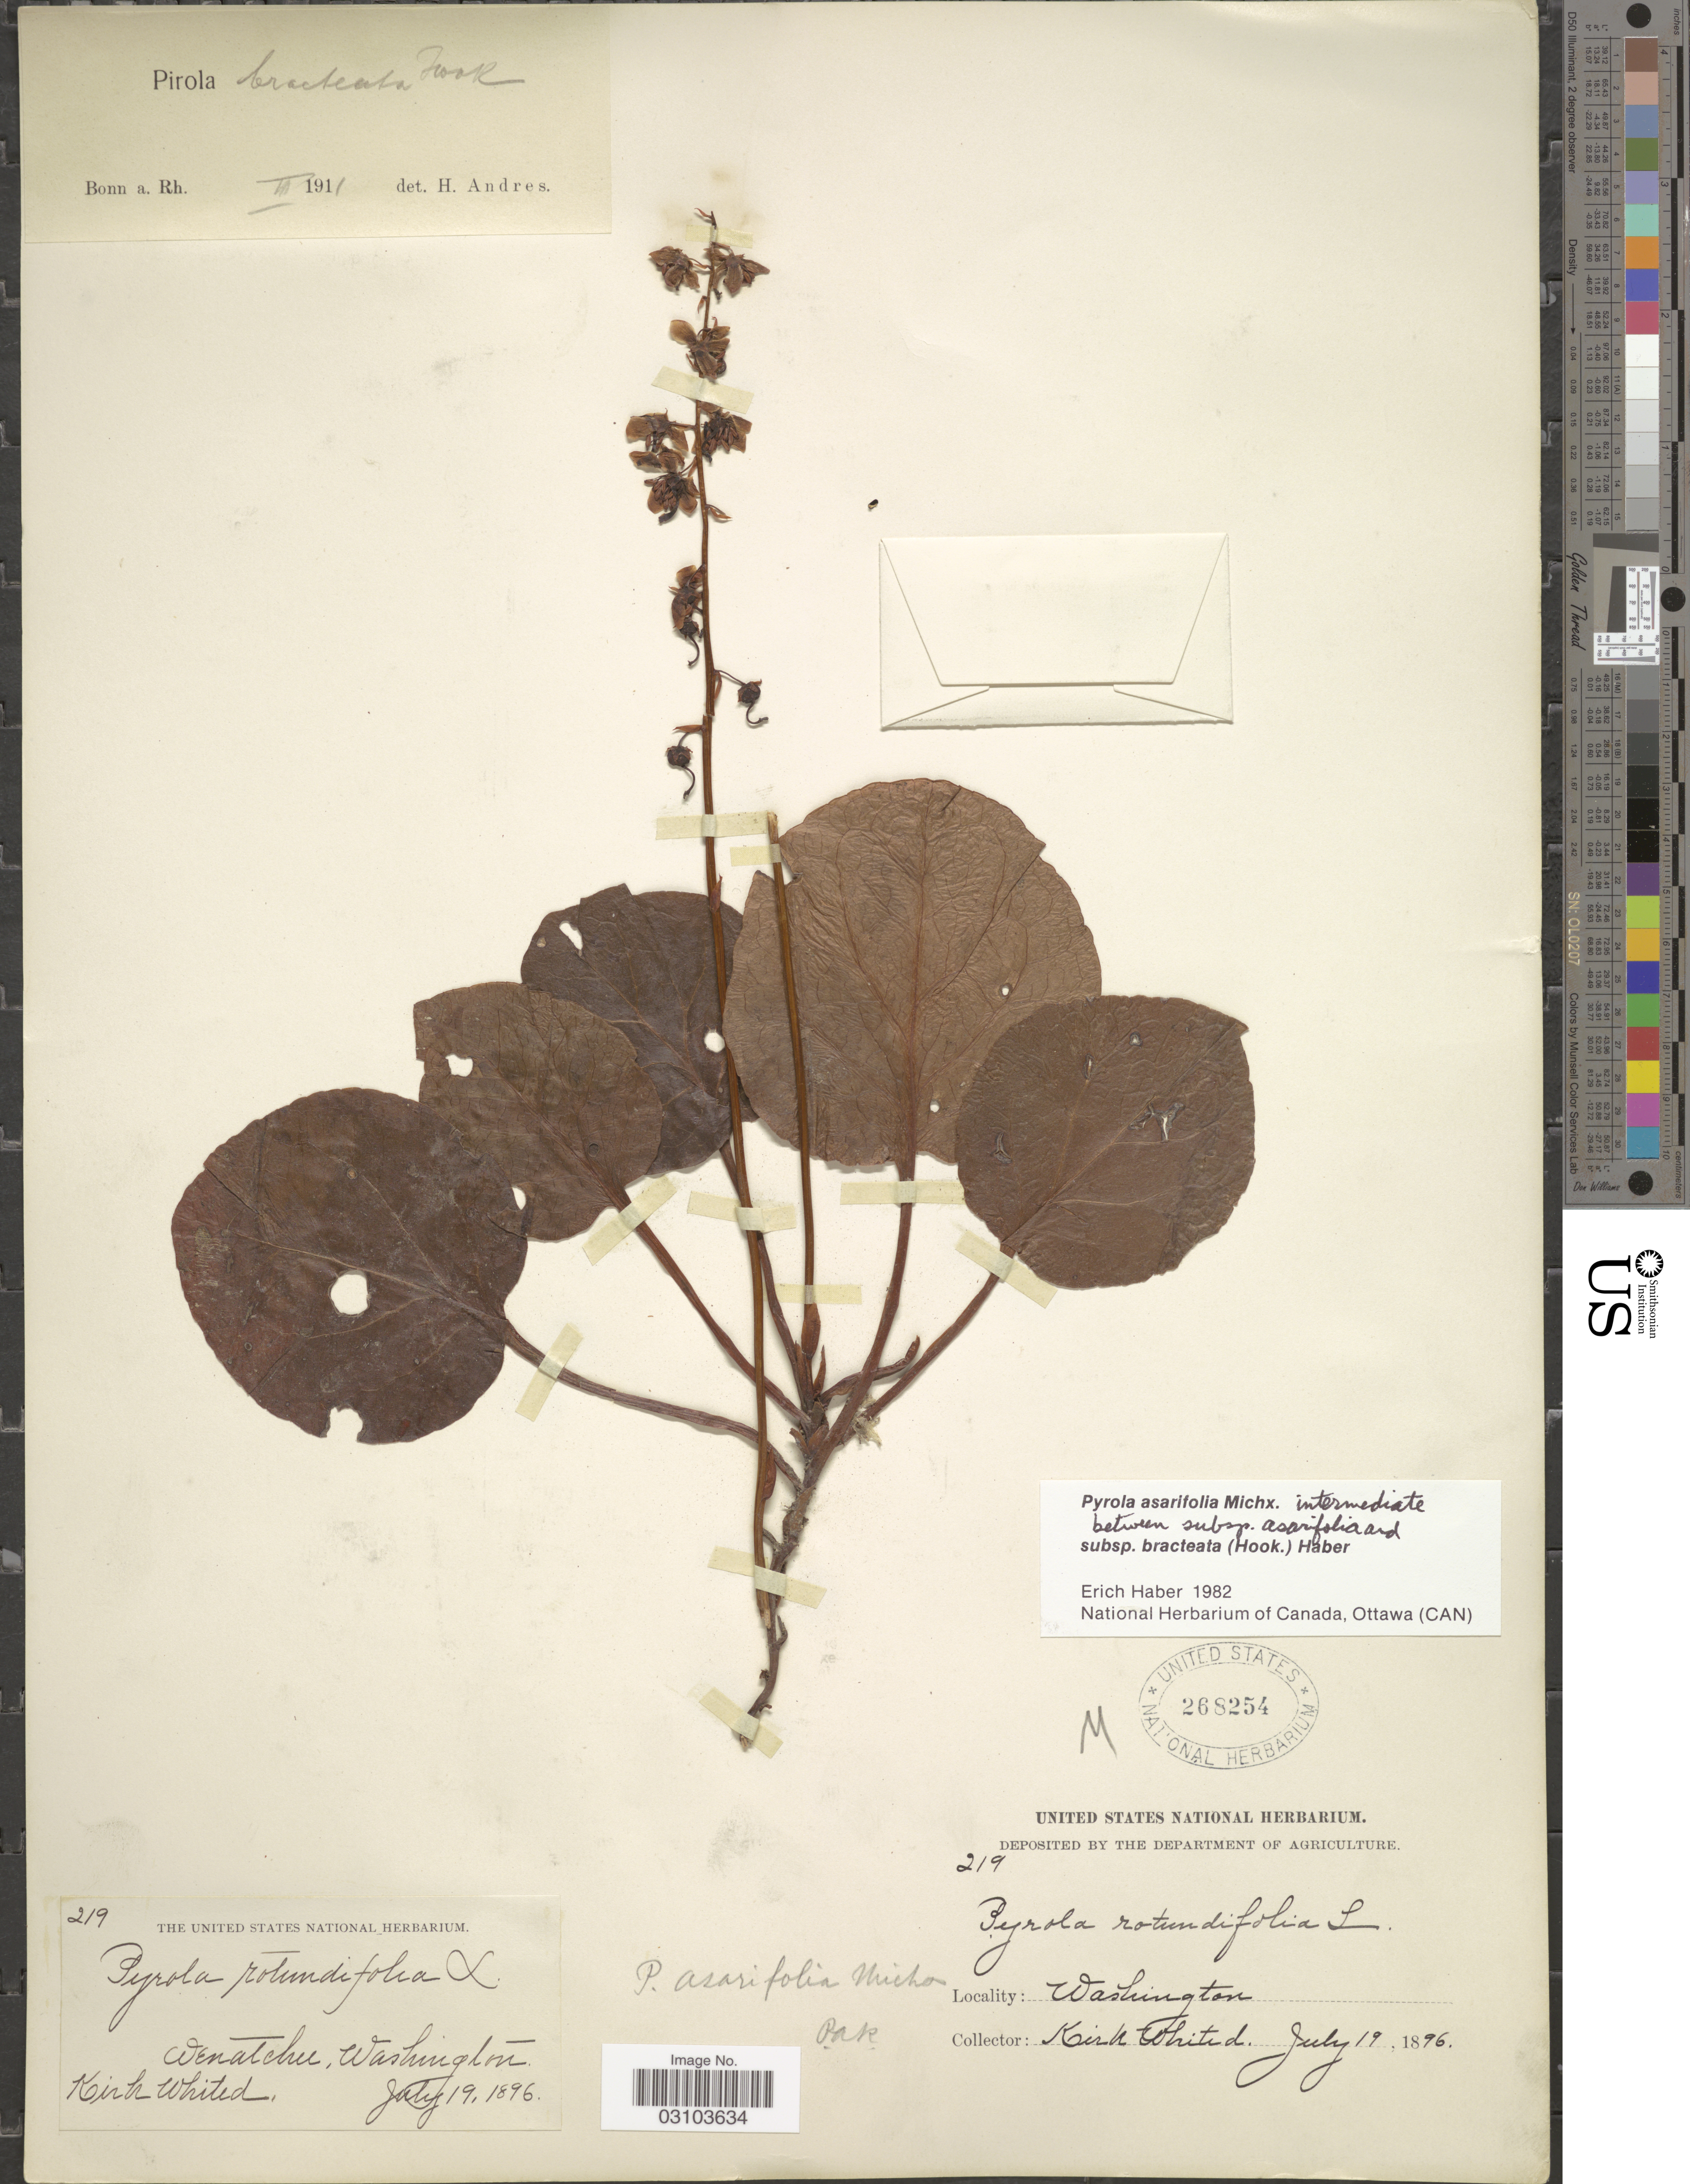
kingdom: Plantae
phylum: Tracheophyta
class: Magnoliopsida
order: Ericales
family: Ericaceae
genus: Pyrola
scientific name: Pyrola asarifolia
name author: Michx.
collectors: K. Whited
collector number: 219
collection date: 1896-07-19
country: United States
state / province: Washington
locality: Wenatchu.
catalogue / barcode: US 268254